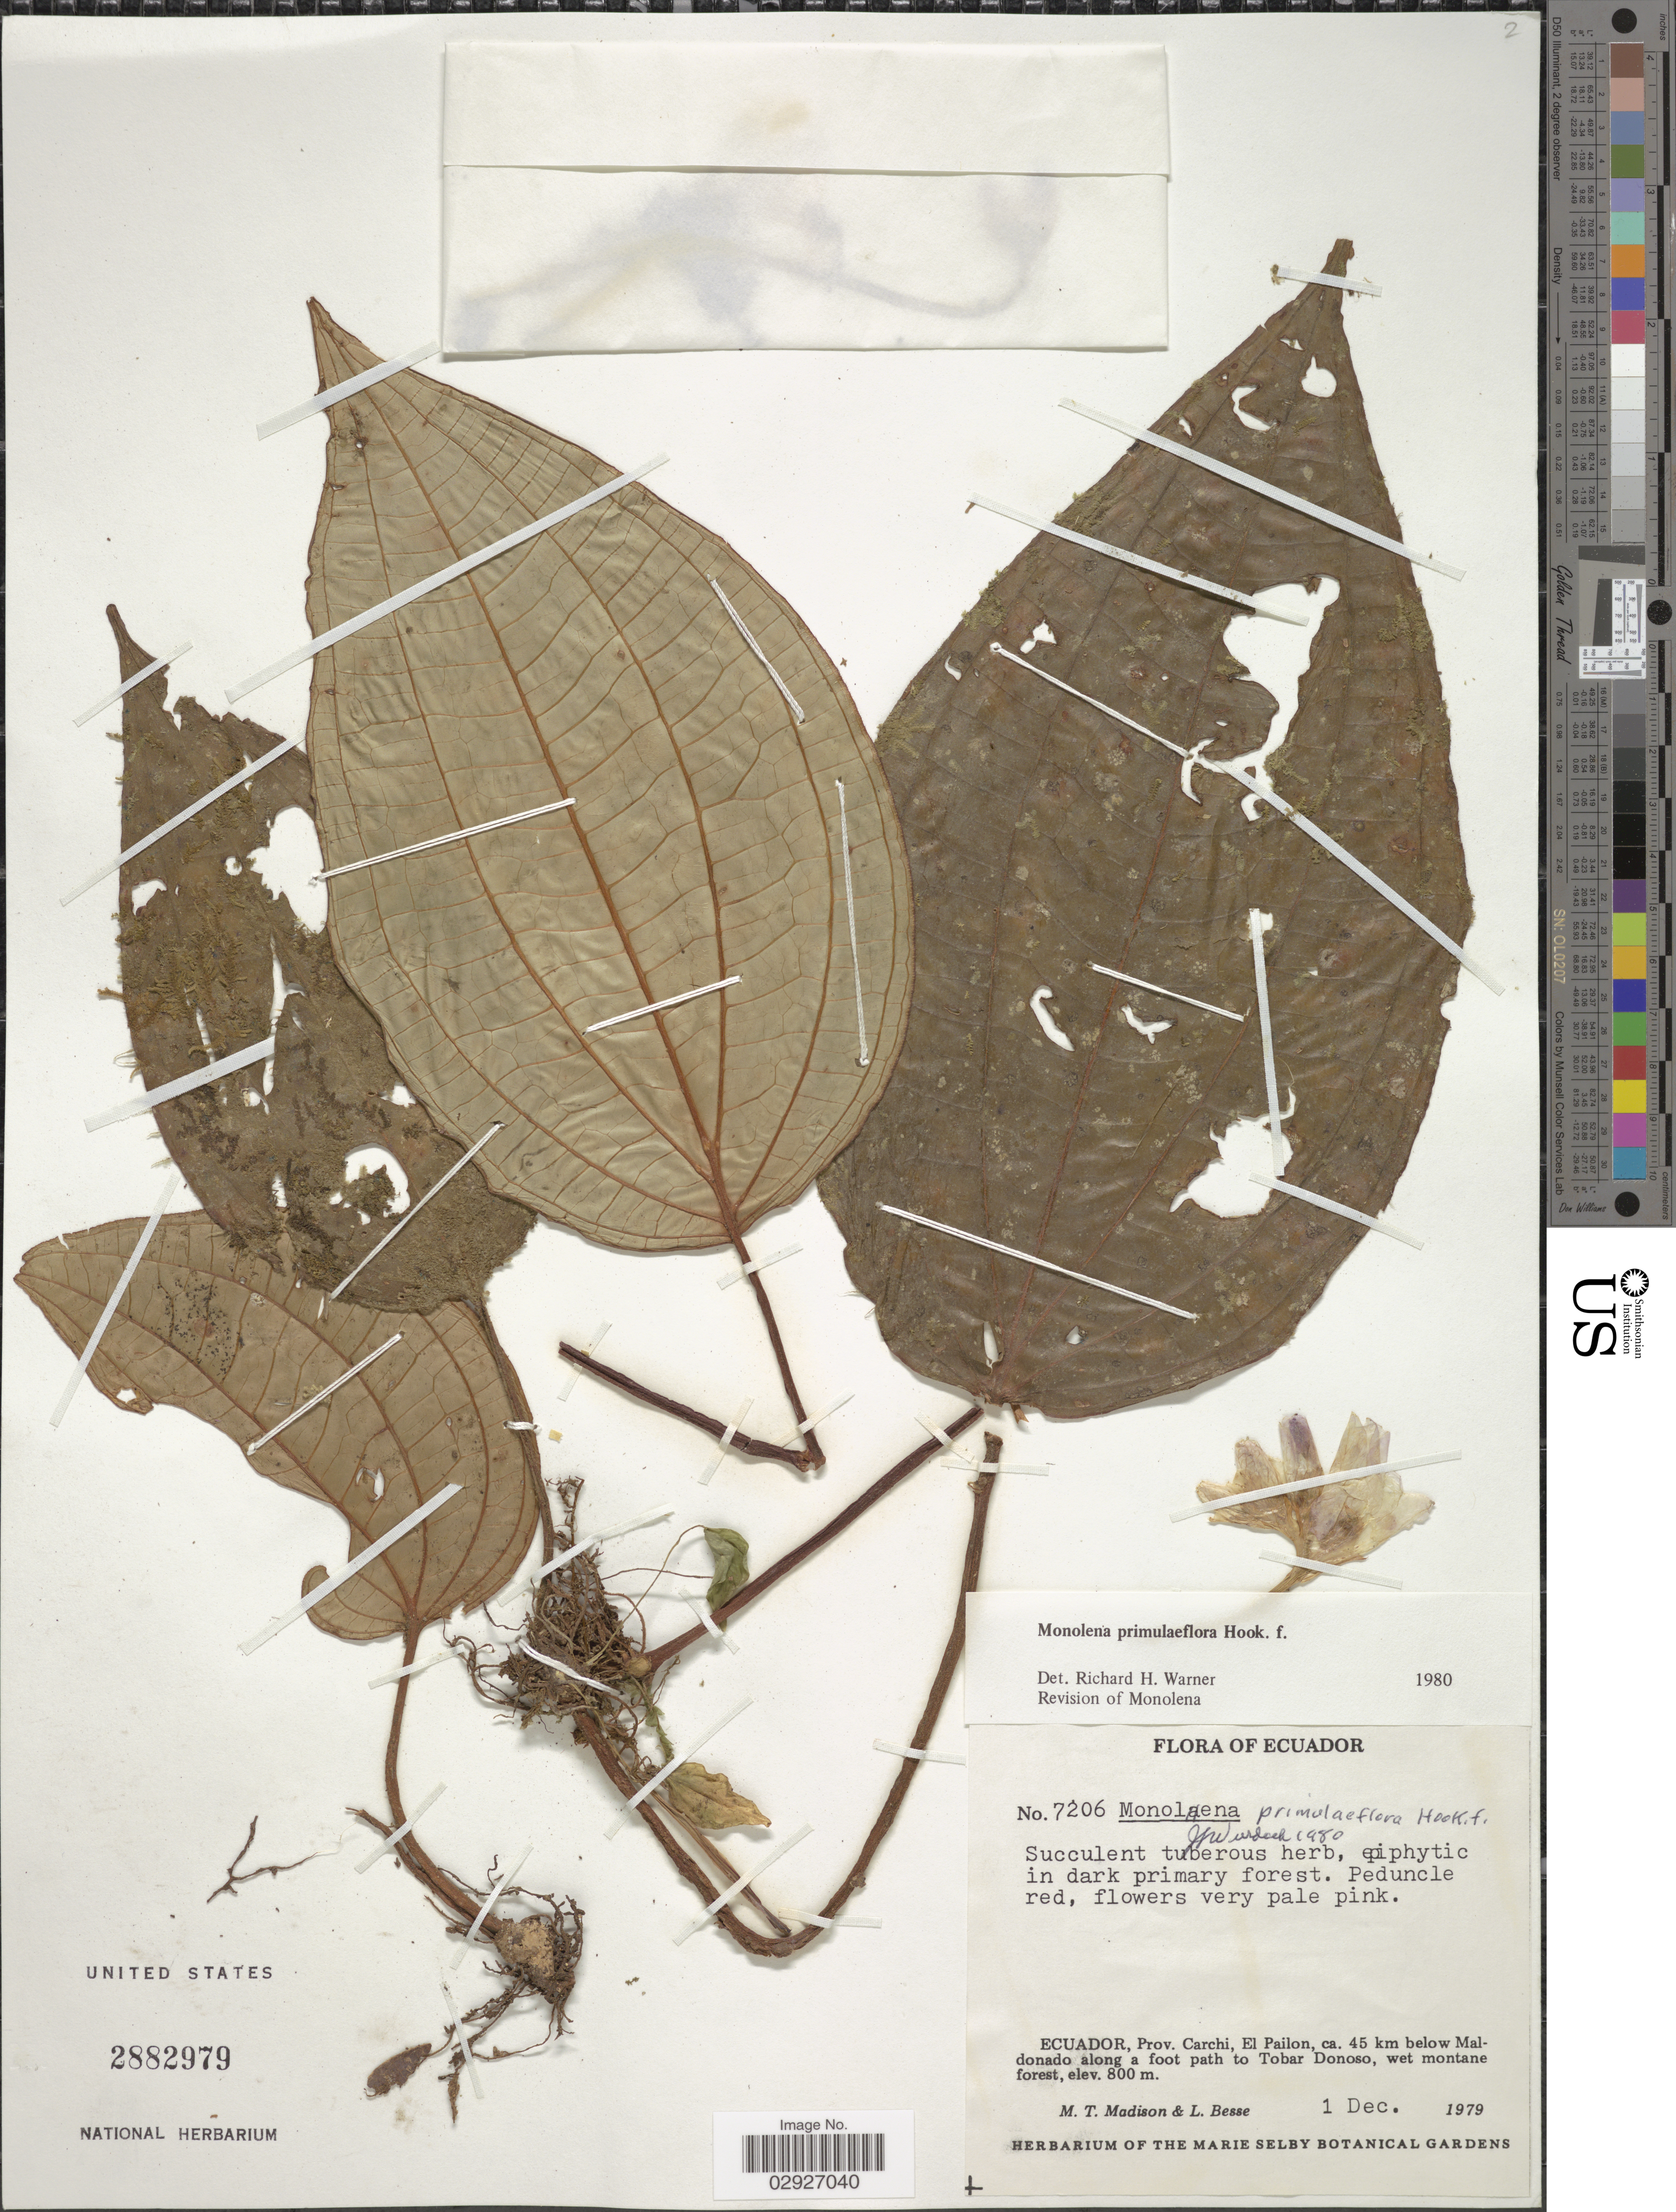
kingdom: Plantae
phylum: Tracheophyta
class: Magnoliopsida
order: Myrtales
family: Melastomataceae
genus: Monolena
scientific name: Monolena primuliflora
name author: Hook. f.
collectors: M. T. Madison & L. Besse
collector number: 7206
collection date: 1979-12-01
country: Ecuador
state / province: Carchi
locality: Prov. Carchi, El Pailon, ca. 45 km below Maldonado along a foot path to Tobar Donoso.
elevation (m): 800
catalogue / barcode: US 2882979